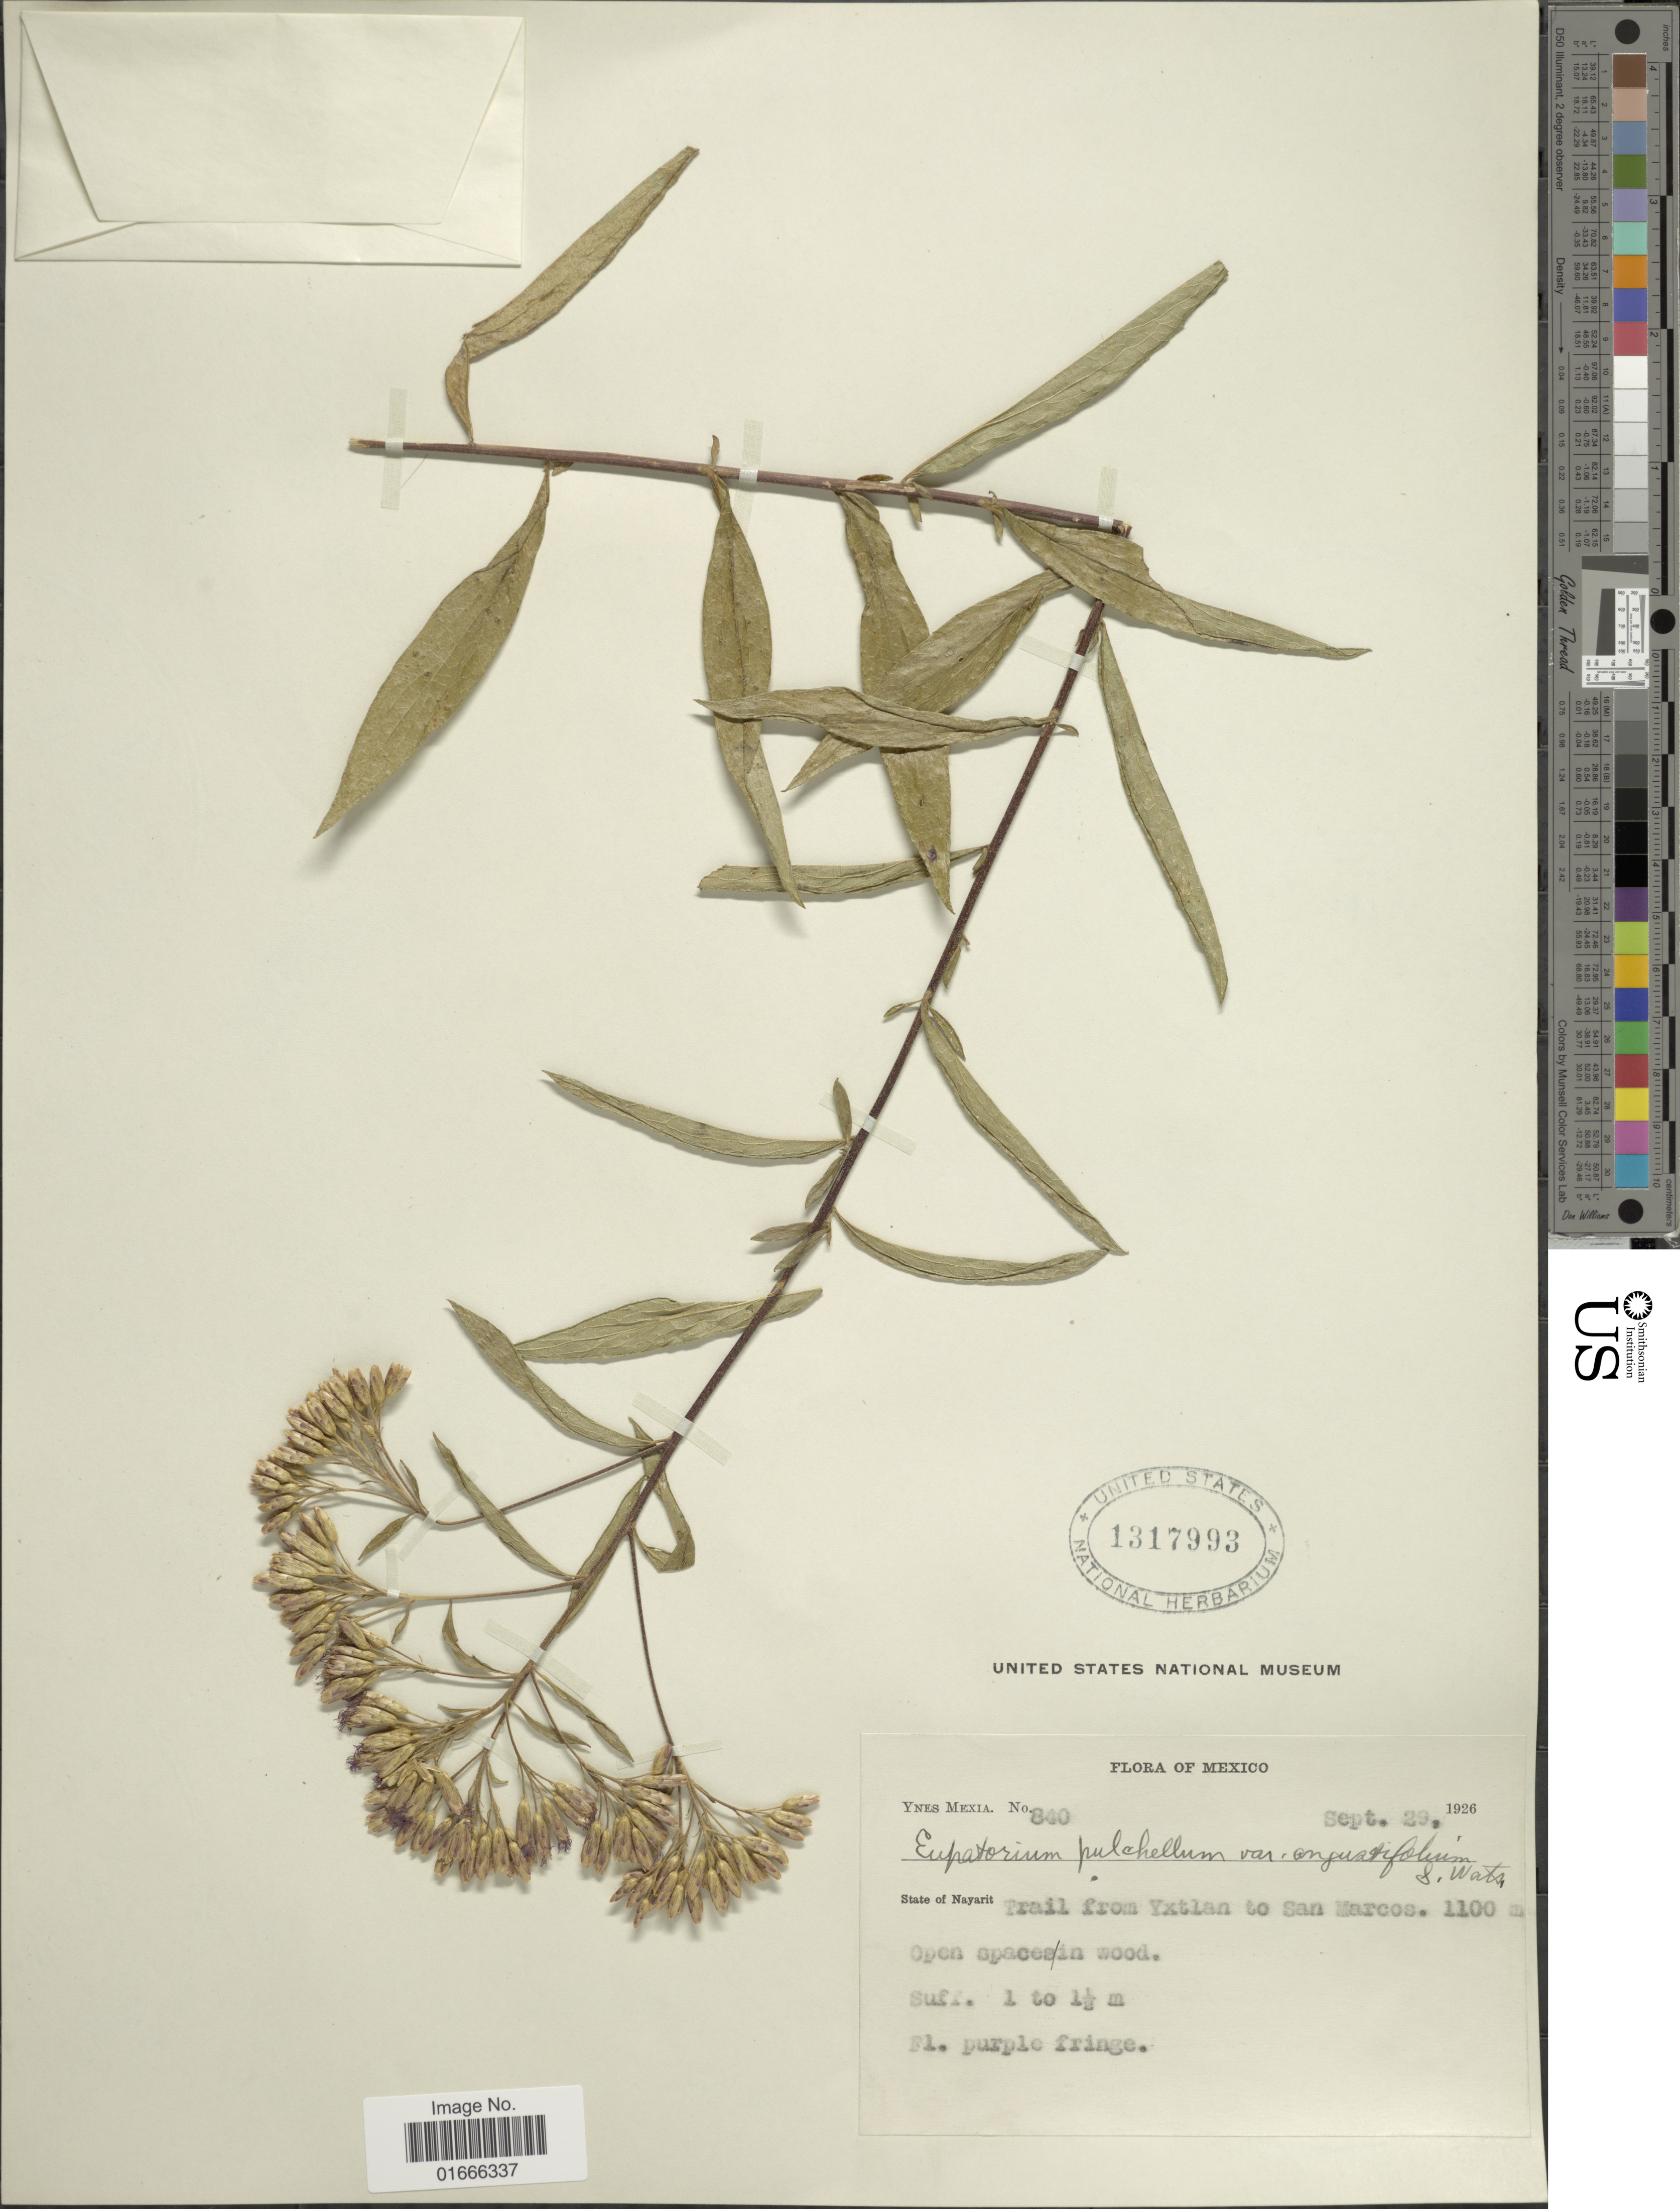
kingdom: Plantae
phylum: Tracheophyta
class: Magnoliopsida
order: Asterales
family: Asteraceae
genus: Chromolaena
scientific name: Chromolaena pulchella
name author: (Kunth) R.M. King & H. Rob.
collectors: Y. Mexia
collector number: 840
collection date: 1926-09-29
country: Mexico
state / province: Nayarit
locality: Trail from Yxtlan to San Marcos.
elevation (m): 1100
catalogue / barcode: US 1317993